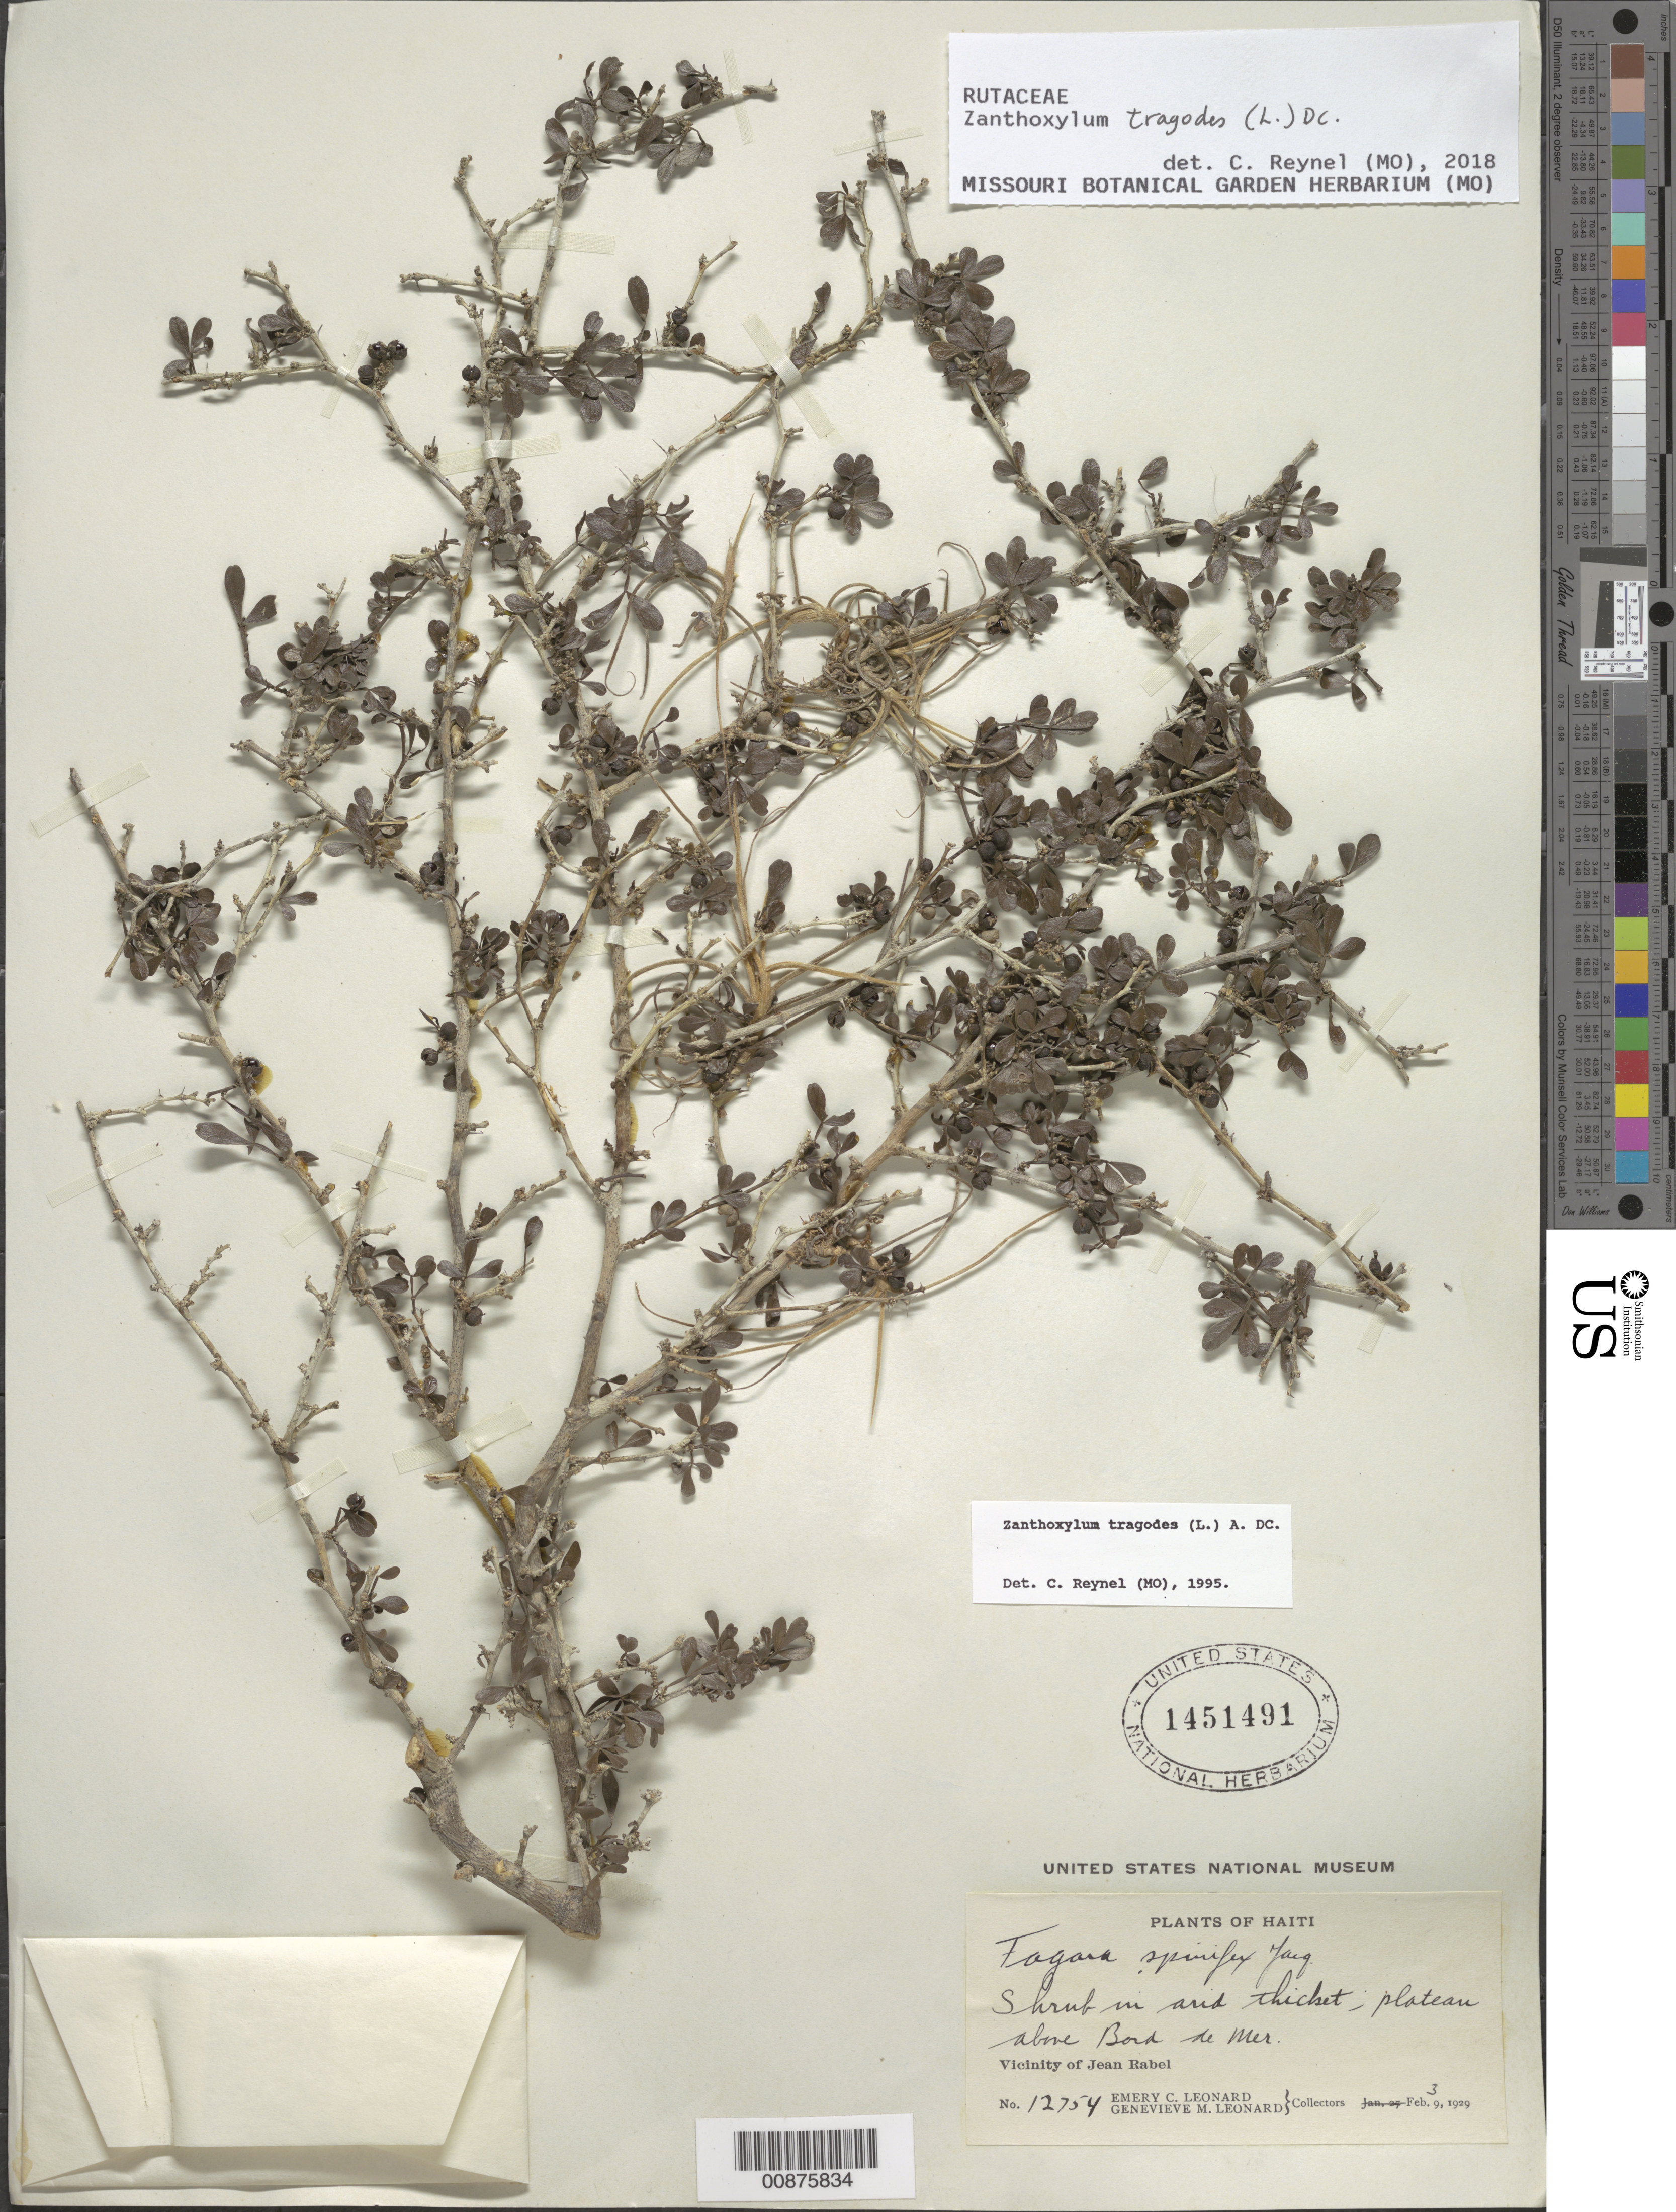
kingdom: Plantae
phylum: Tracheophyta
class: Magnoliopsida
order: Sapindales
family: Rutaceae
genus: Zanthoxylum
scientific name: Zanthoxylum tragodes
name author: (L.) DC.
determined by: Reynel, Carlos A., (MO), Missouri Botanical Garden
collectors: E. C. Leonard & G. M. Leonard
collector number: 12754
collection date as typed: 03 Feb 1929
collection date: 1929-02-03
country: Haiti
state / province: Nord-Ouest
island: Hispaniola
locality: Vicinity of Jean Rabel, plateau above Bord de Mer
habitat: In arid thicket on plateau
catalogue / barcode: US 1451491